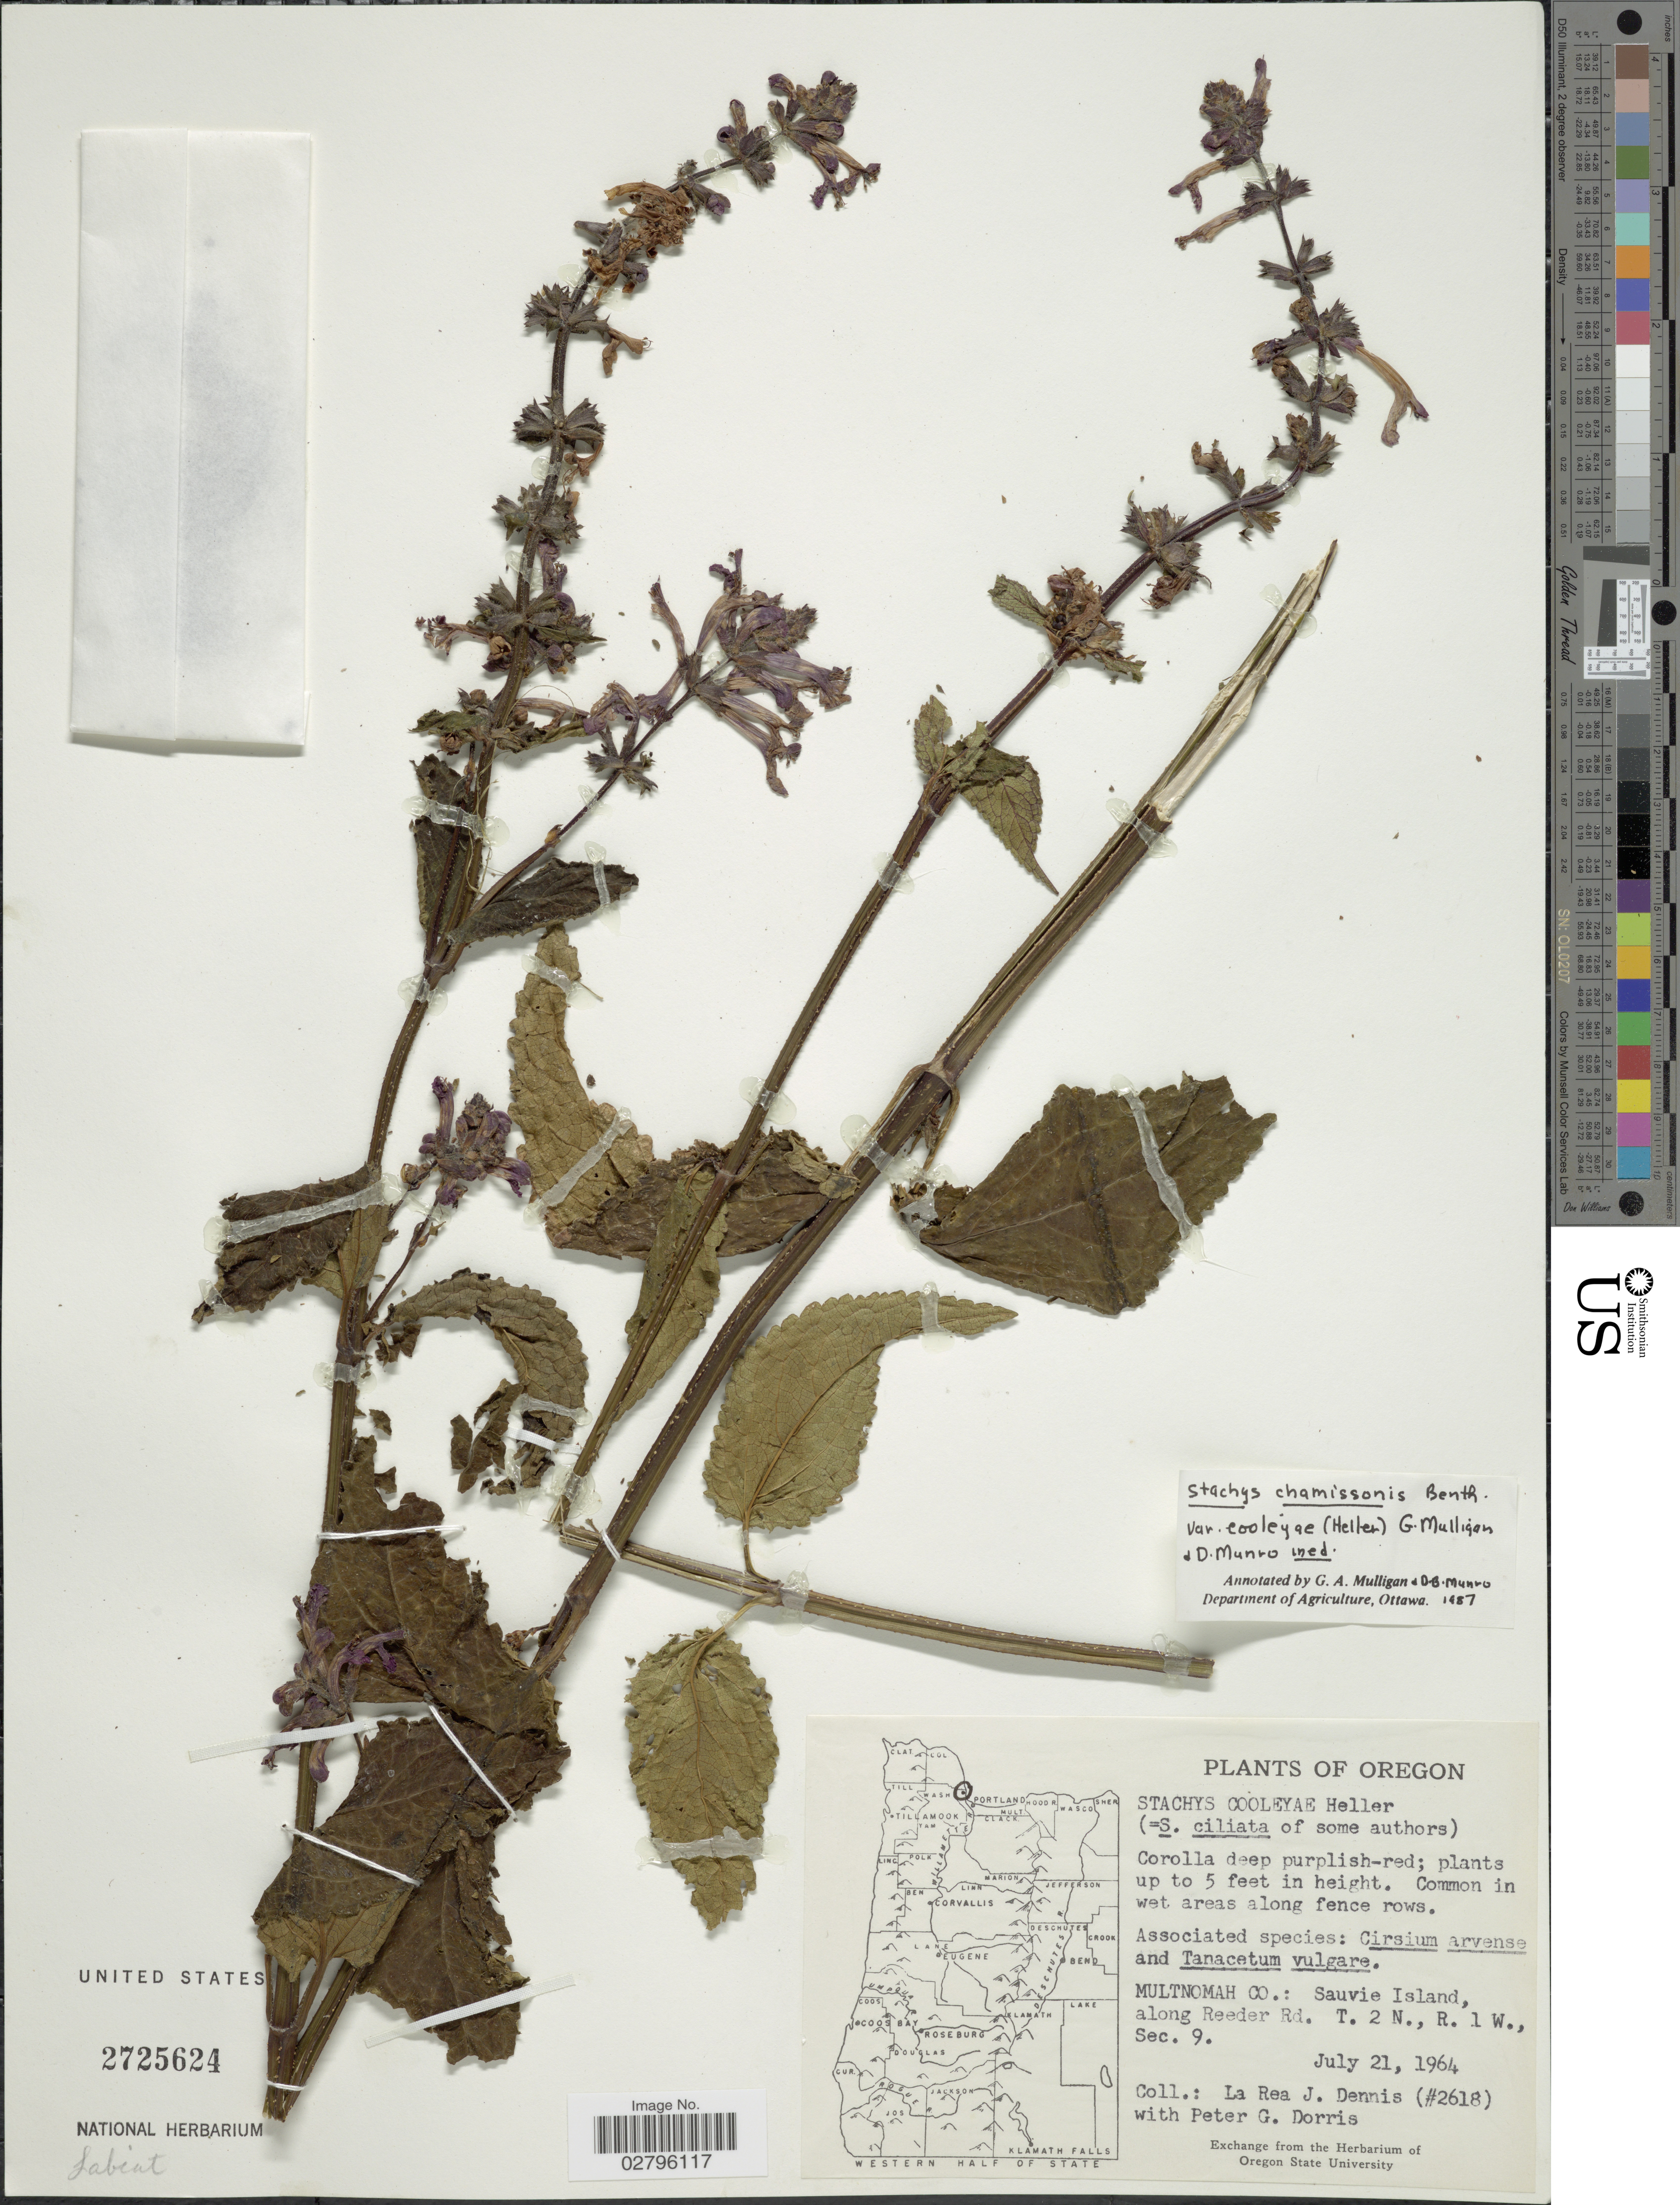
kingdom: Plantae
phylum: Tracheophyta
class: Magnoliopsida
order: Lamiales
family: Lamiaceae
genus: Stachys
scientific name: Stachys chamissonis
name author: Benth.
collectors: L. Dennis & P. Dorris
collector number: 2618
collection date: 1964-07-21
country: United States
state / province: Oregon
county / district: Multnomah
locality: Multnomah Co.: Sauvie Island, along Reeder Rd. T2N, R1W, Sec.9.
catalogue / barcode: US 2725624